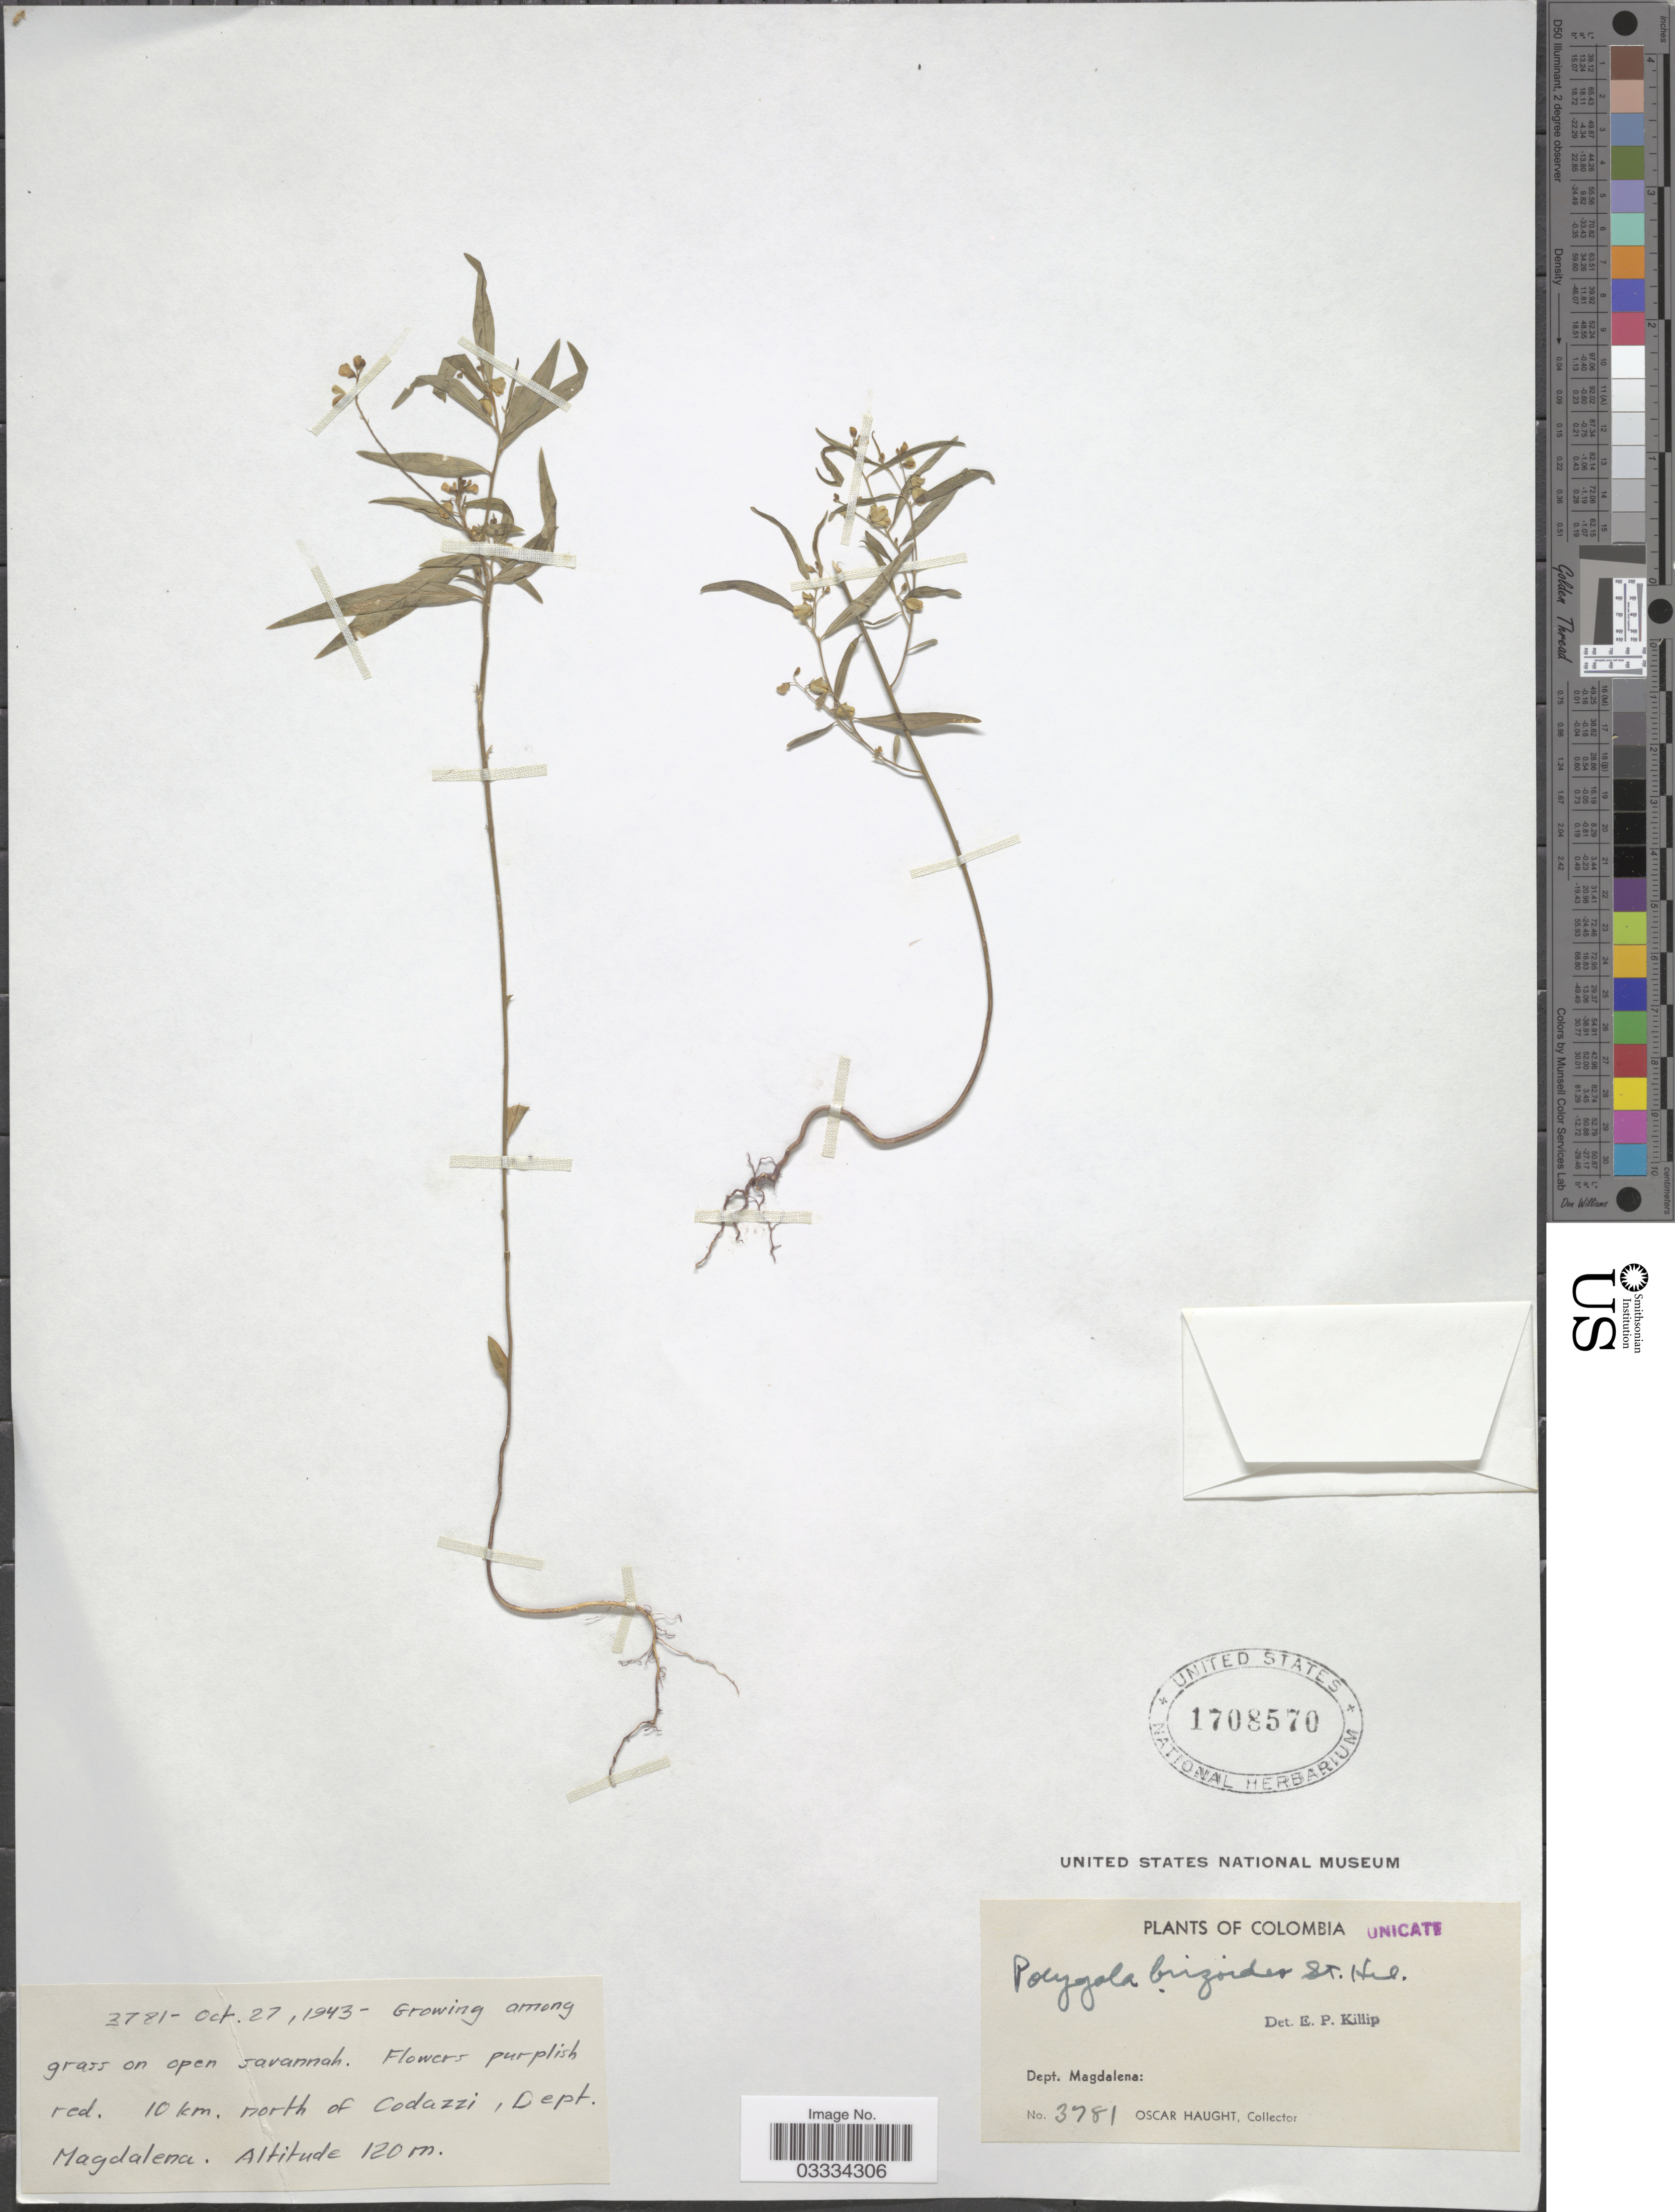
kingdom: Plantae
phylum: Tracheophyta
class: Magnoliopsida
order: Fabales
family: Polygalaceae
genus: Asemeia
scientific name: Asemeia violacea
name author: (Aubl.) J.F.B. Pastore & J.R. Abbott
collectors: O. Haught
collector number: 3781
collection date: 1943-10-27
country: Colombia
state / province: Magdalena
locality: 10 km. north of Cadazzi, Dept. Magdalena.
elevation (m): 120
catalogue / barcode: US 1708570